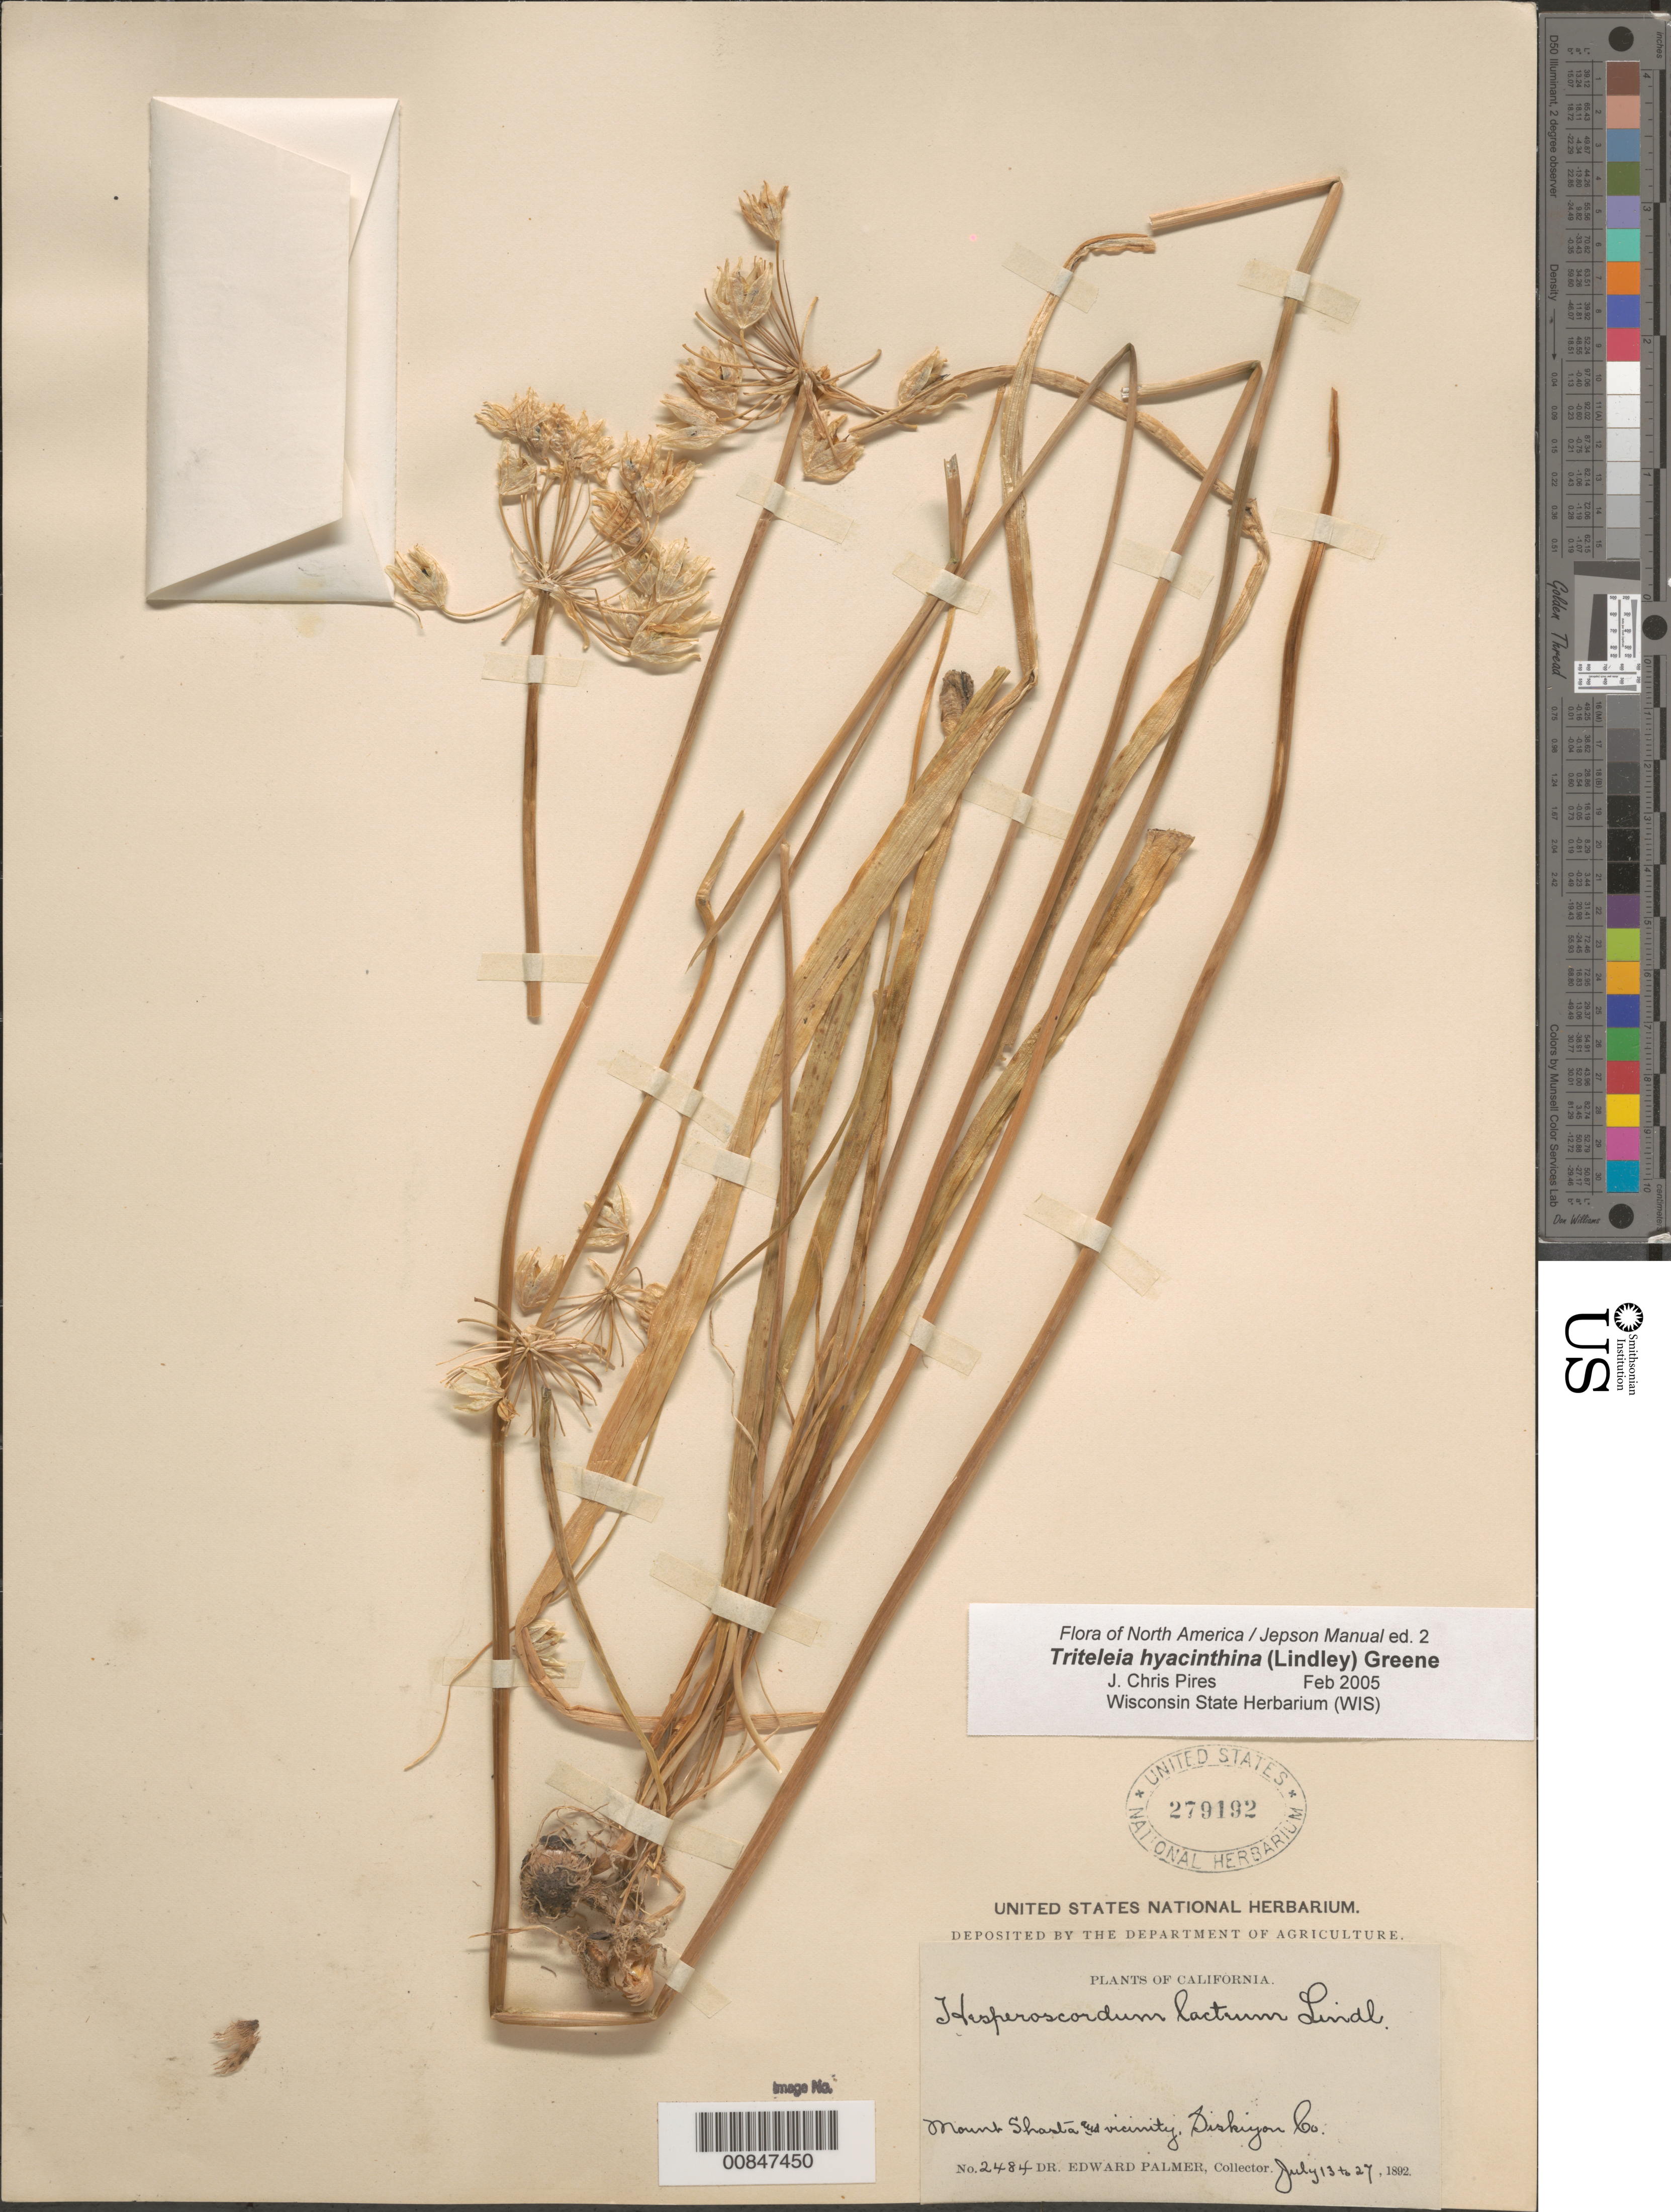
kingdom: Plantae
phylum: Tracheophyta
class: Liliopsida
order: Asparagales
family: Asparagaceae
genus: Triteleia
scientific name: Triteleia hyacinthina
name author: (Lindl.) Greene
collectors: E. Palmer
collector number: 2484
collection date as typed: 13 Jul 1892 to 27 Jul 1892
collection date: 1892-07-13/1892-07-27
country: United States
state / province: California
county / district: Siskiyou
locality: Mount Shasta and vicinity, Siskiyou County, California.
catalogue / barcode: US 279192